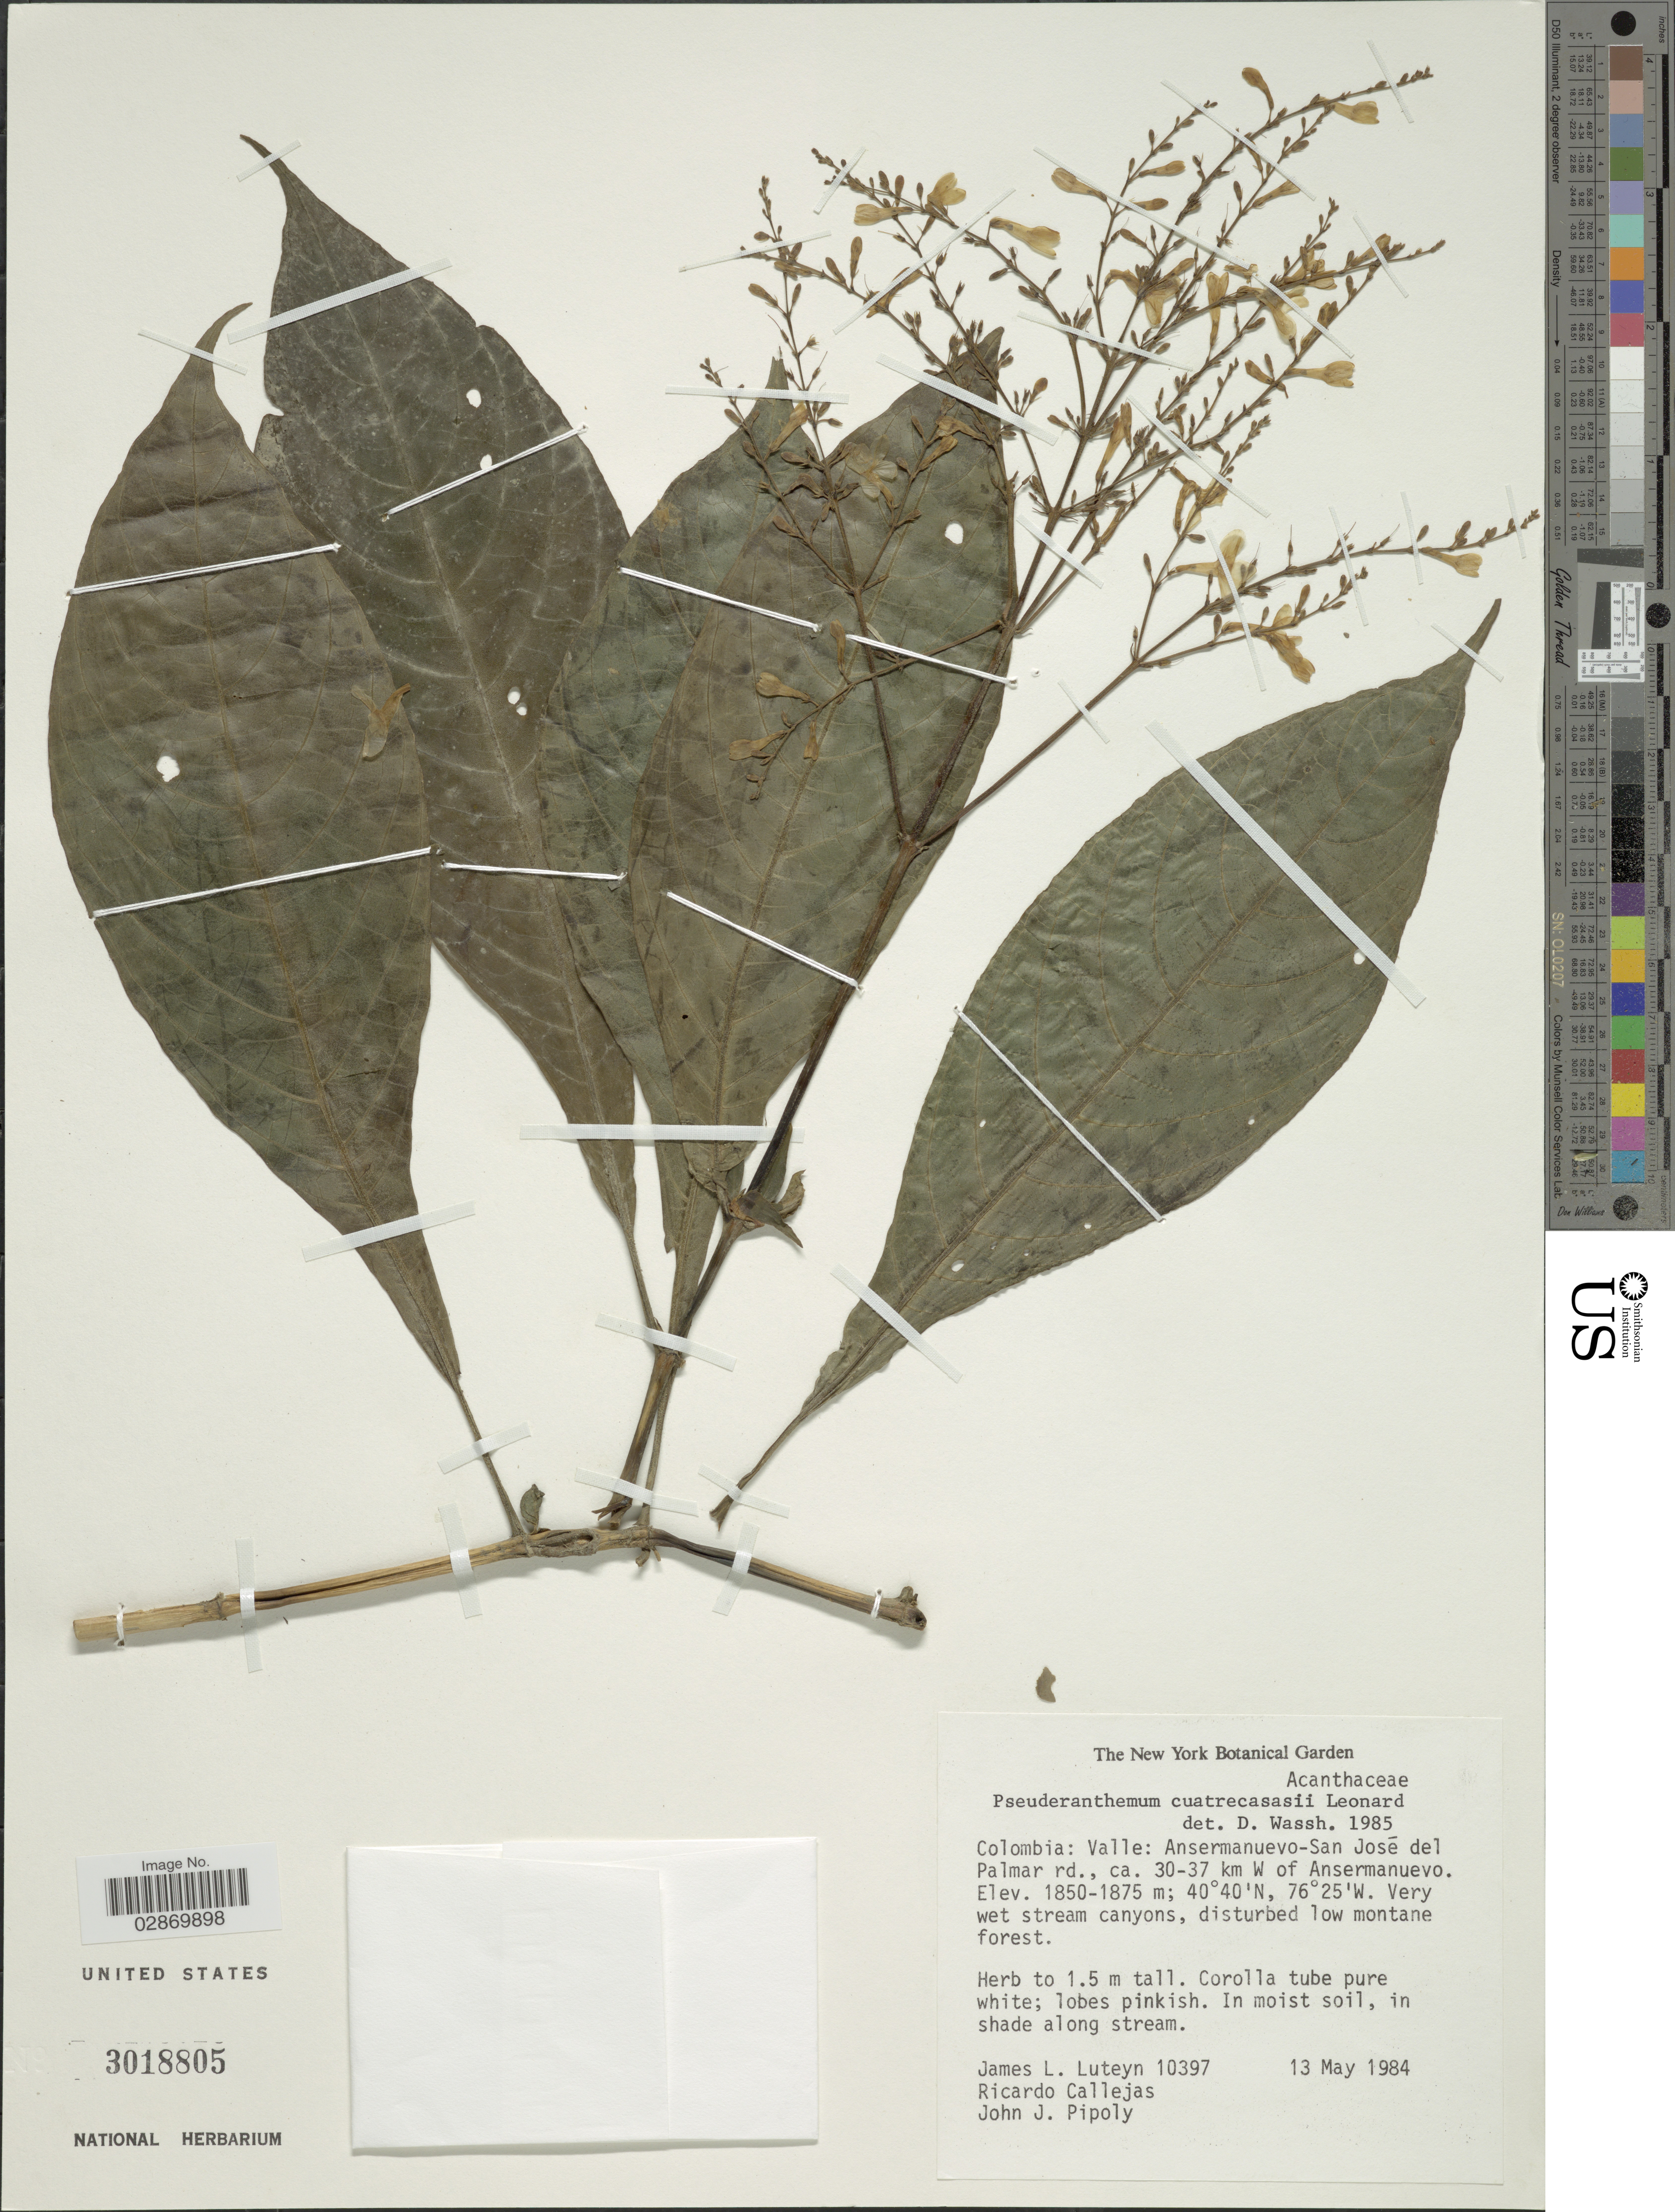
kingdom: Plantae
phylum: Tracheophyta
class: Magnoliopsida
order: Lamiales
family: Acanthaceae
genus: Pseuderanthemum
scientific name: Pseuderanthemum dawei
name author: Turrill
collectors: J. L. Luteyn, R. Callejas & J. J. Pipoly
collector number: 10397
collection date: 1984-05-13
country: Colombia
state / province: Valle del Cauca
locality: Valle, Ansermanuevo-San José del Palmar rd., ca. 30-37 km W of Ansermanuevo.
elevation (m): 1850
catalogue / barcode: US 3018805